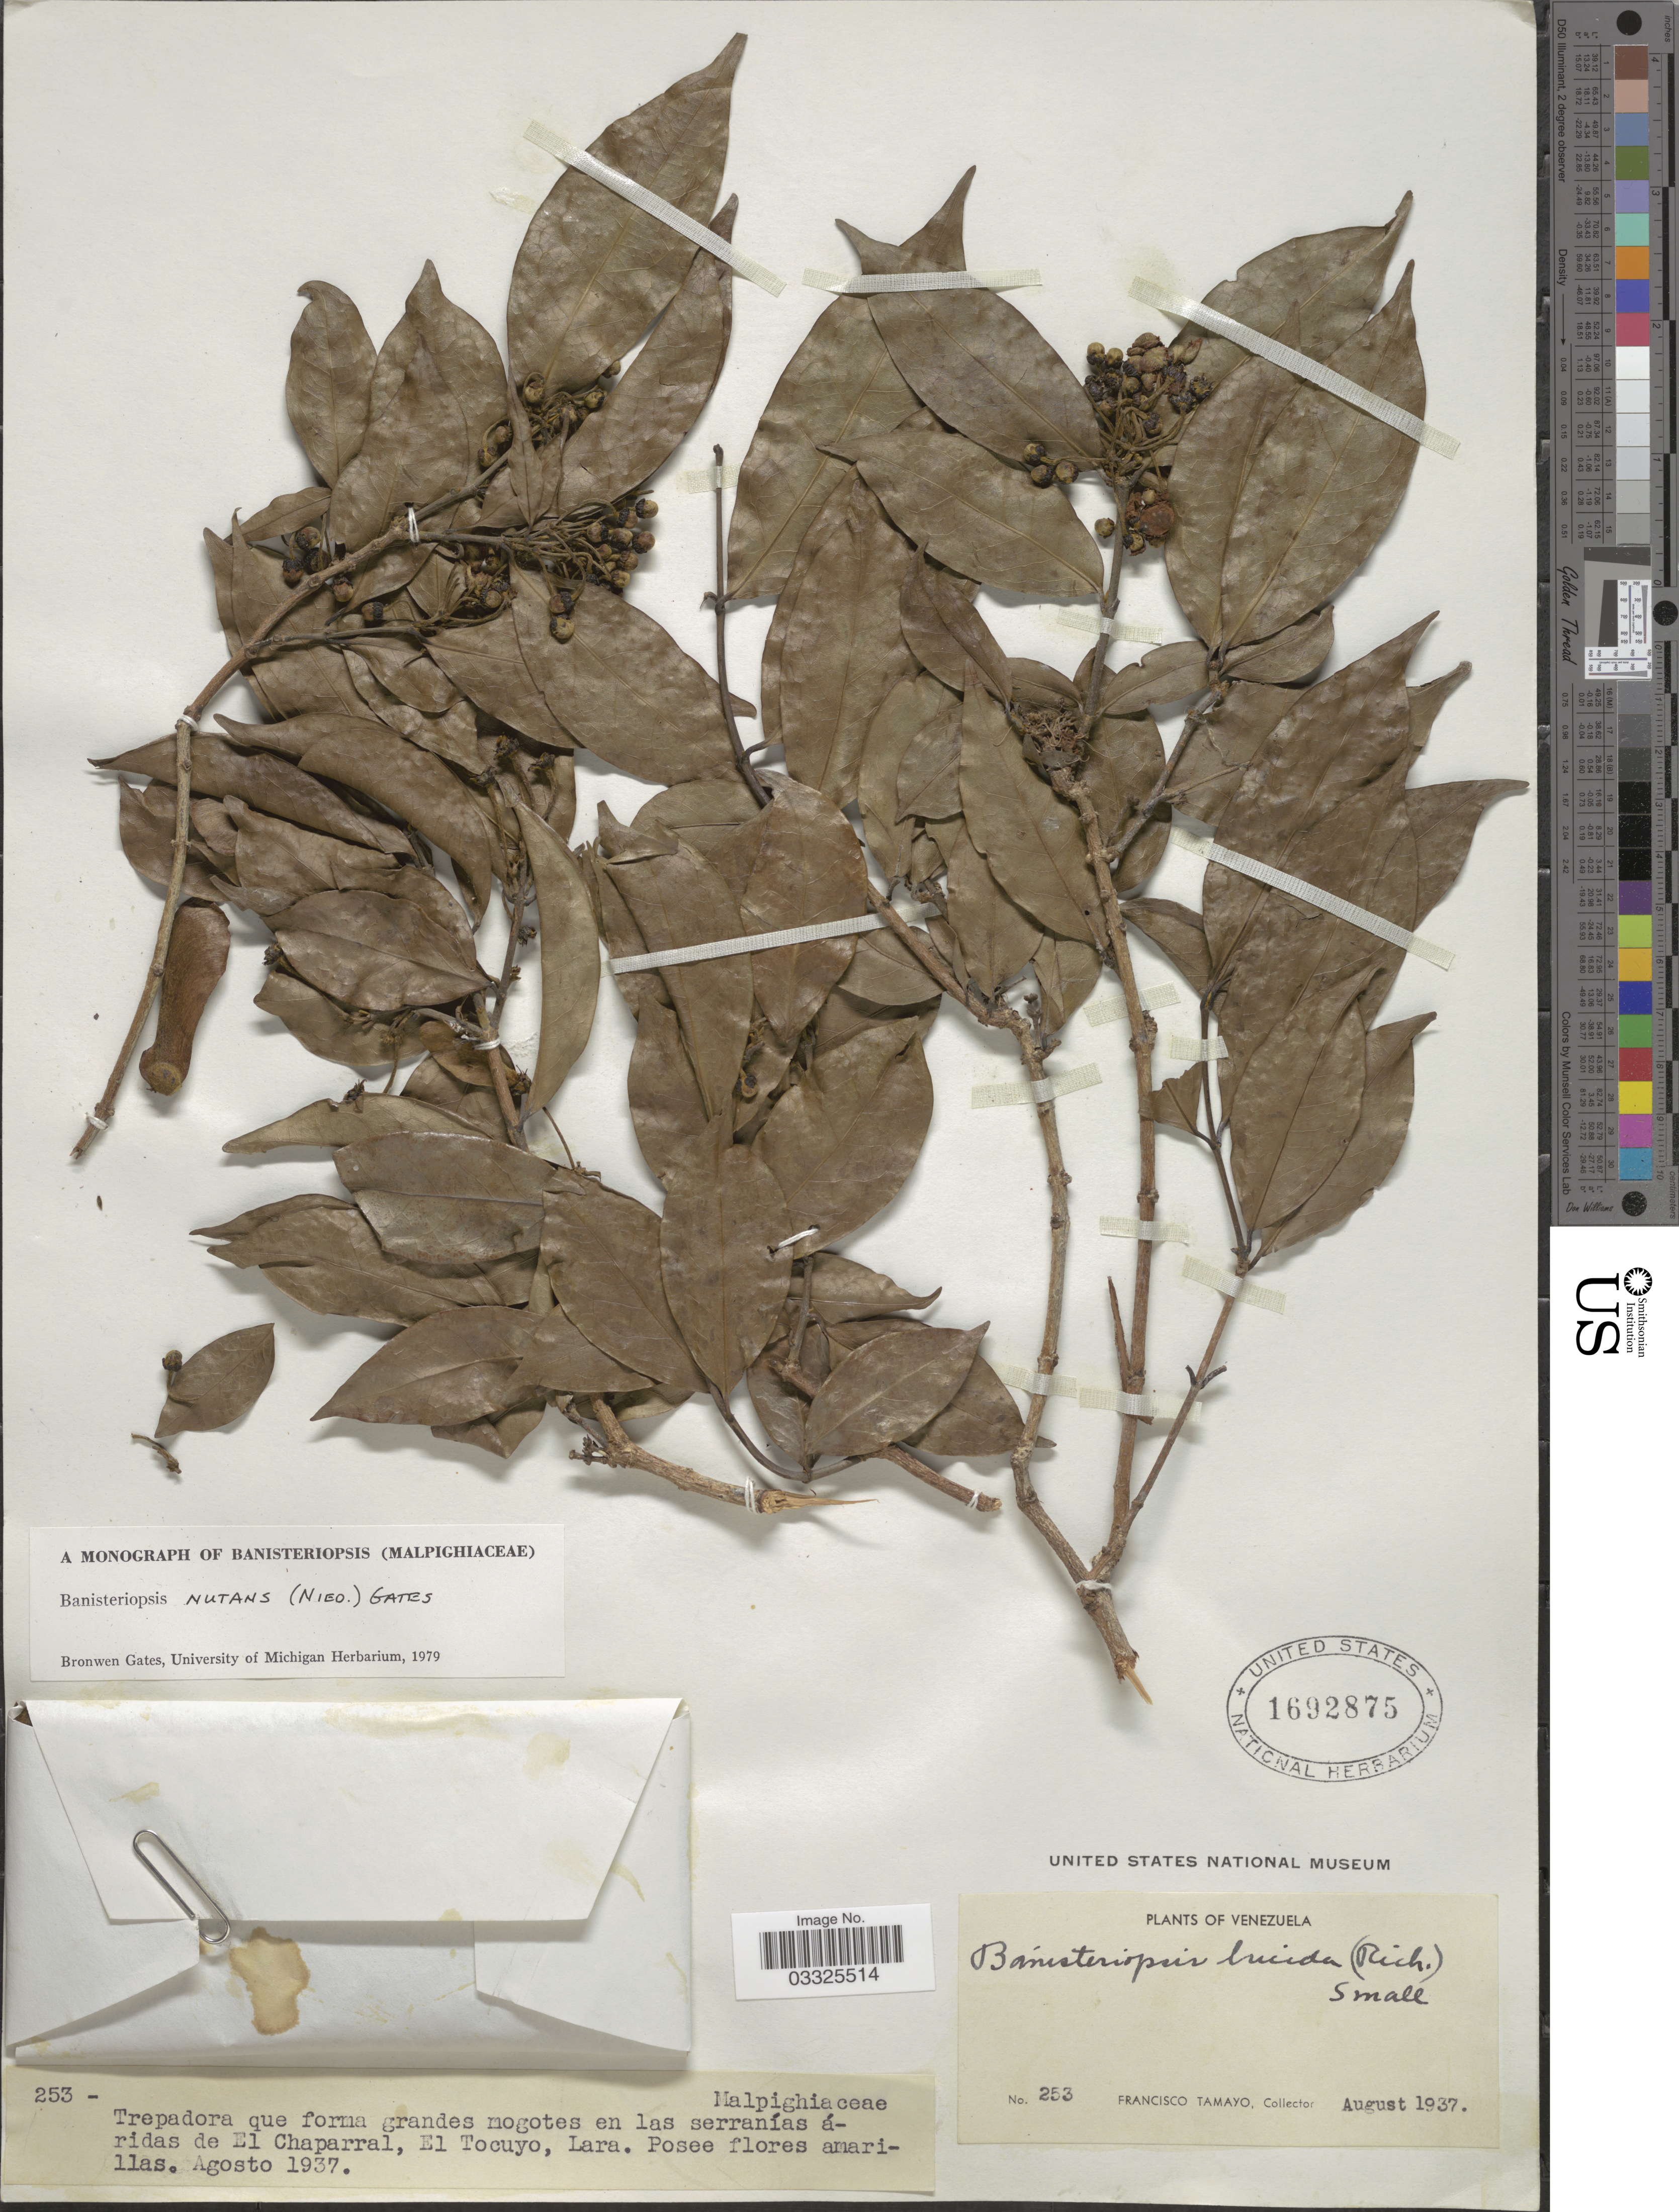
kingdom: Plantae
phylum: Tracheophyta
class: Magnoliopsida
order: Malpighiales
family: Malpighiaceae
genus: Banisteriopsis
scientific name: Banisteriopsis nutans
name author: (Poepp. ex Nied.) B. Gates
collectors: F. Tamayo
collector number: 253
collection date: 1937-08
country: Venezuela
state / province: Lara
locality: Trepadora que forma grandes mogotes en las serranías áridas de El Chaparral, El Tocuyo.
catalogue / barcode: US 1692875